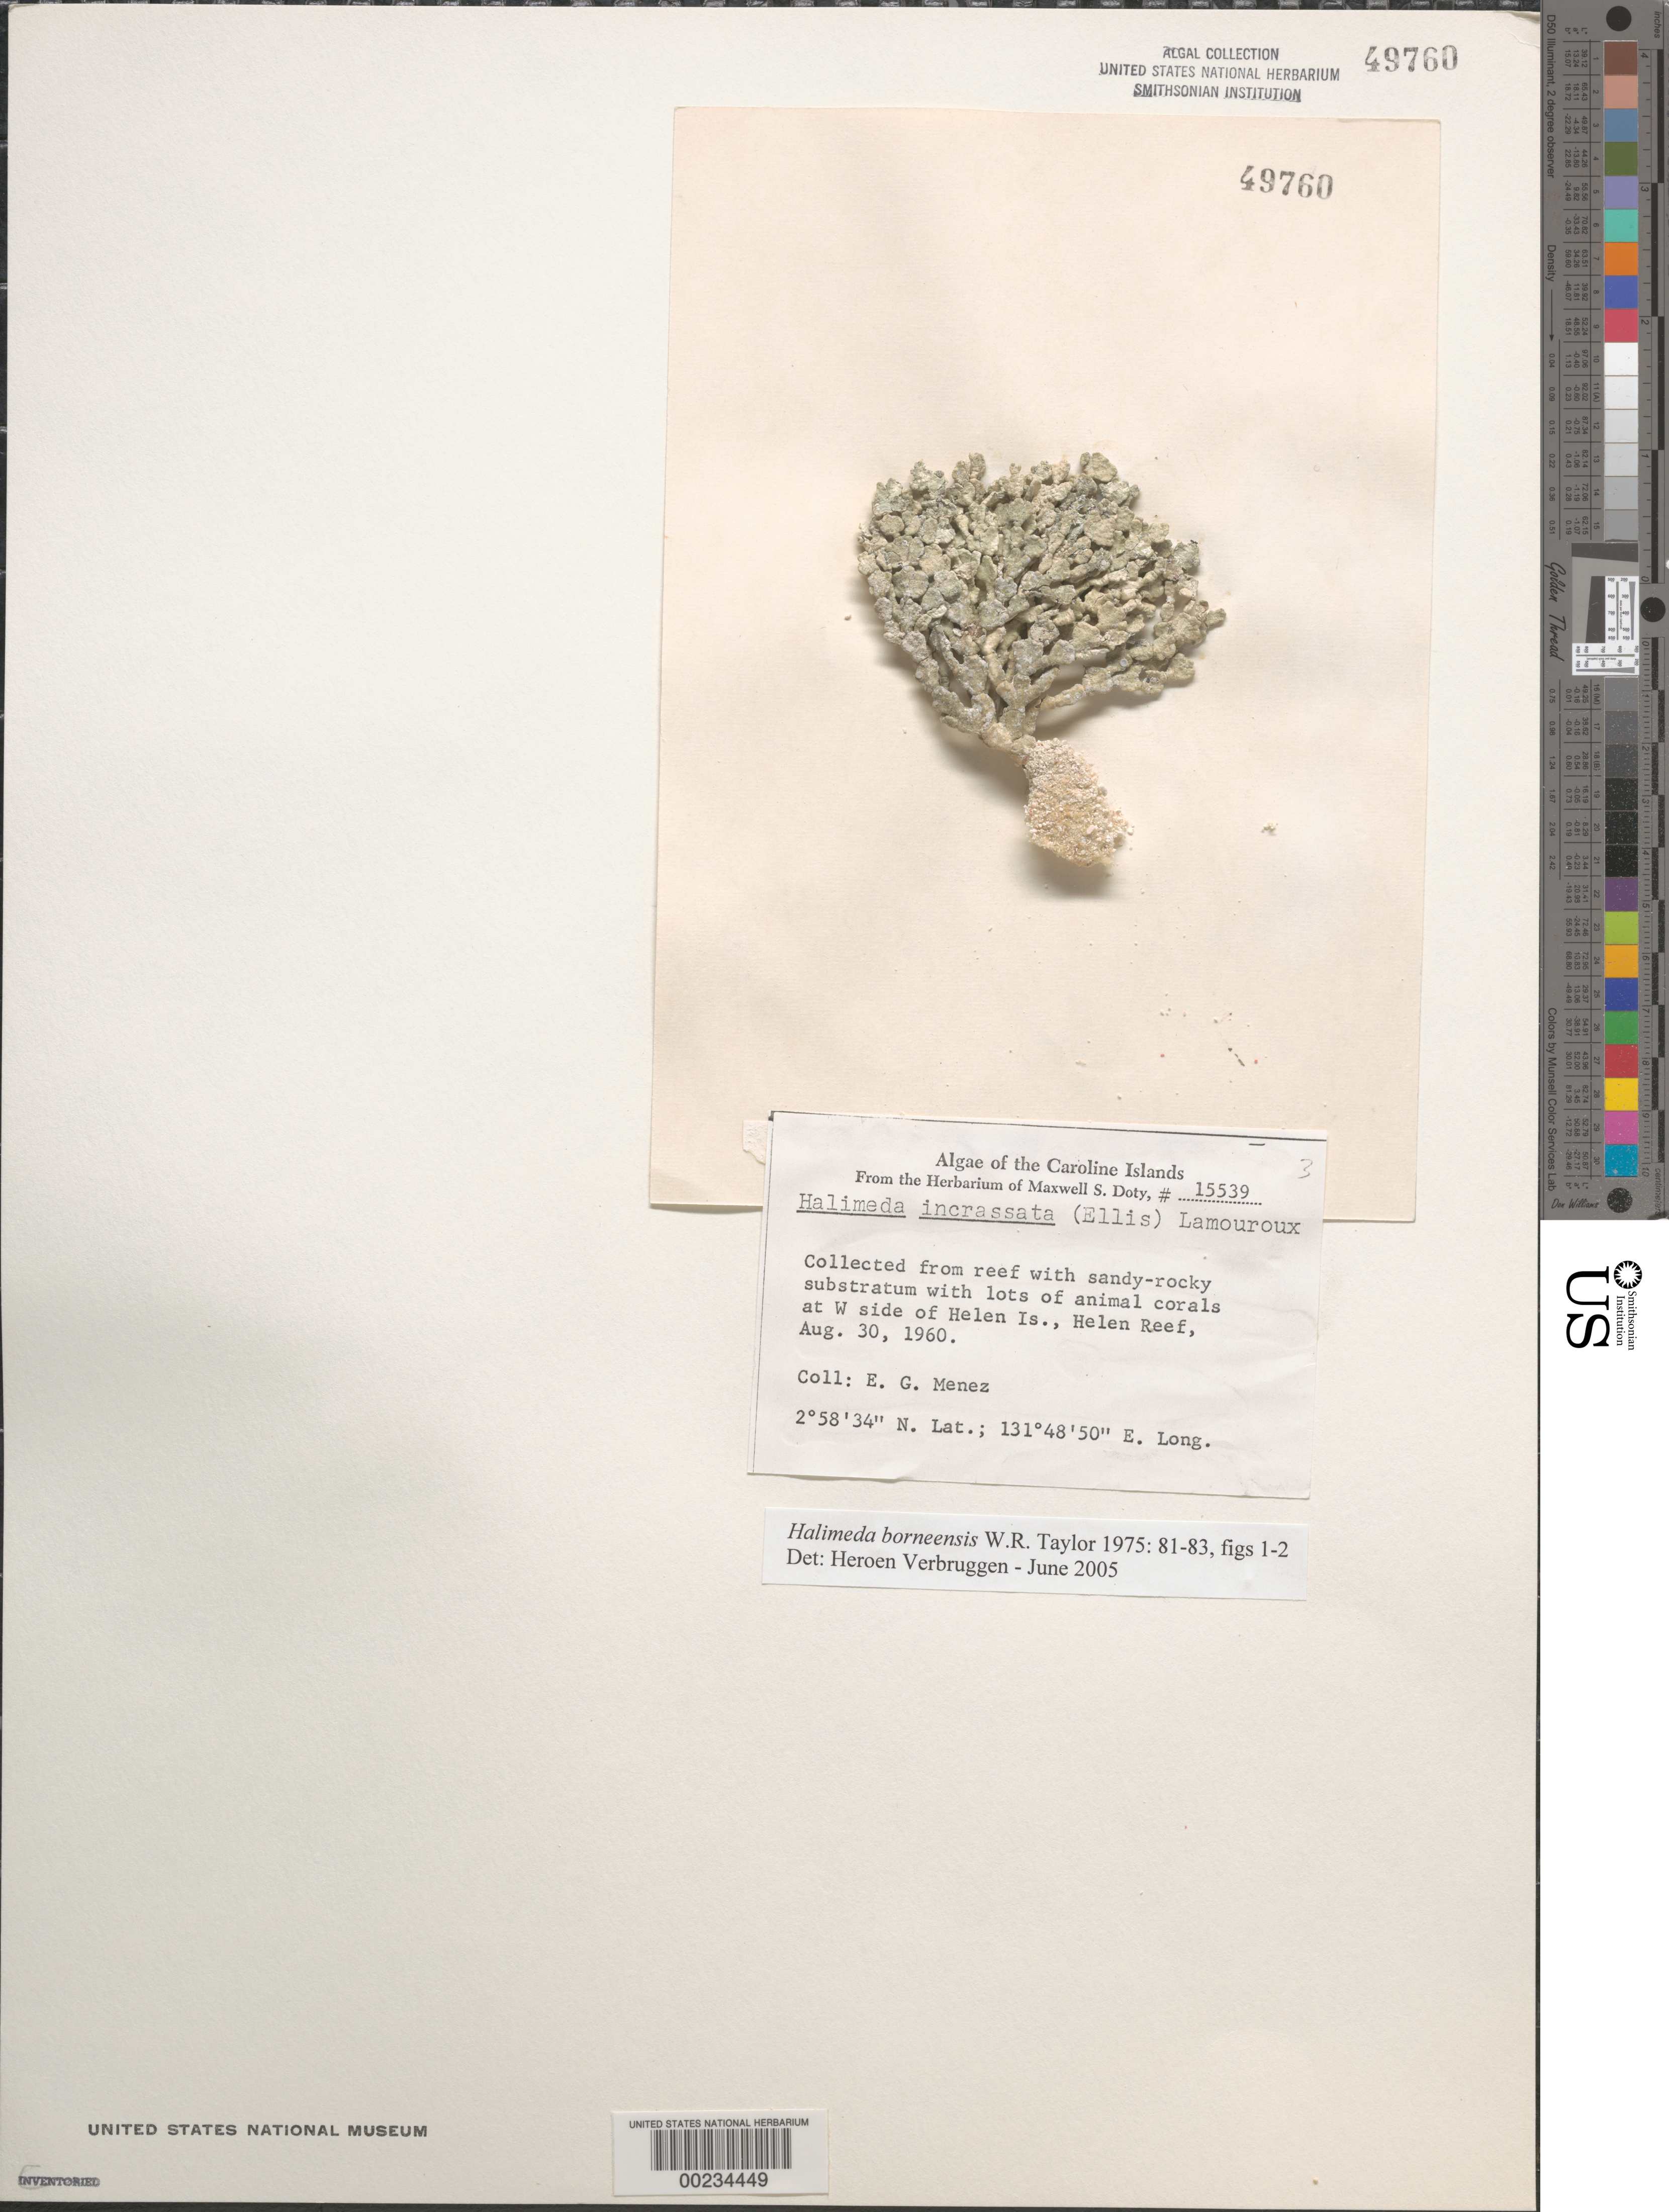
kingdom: Plantae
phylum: Chlorophyta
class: Ulvophyceae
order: Bryopsidales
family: Halimedaceae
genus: Halimeda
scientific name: Halimeda borneensis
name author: W.R. Taylor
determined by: Verbruggen, H.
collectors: Meñez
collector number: MSD 15539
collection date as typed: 30 Aug 1960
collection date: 1960-08-30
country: Palau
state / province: Belau Outliers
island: Helen Atoll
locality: Helen Reef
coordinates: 2 58' 34" N, 131 48' 50" E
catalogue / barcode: US 49760